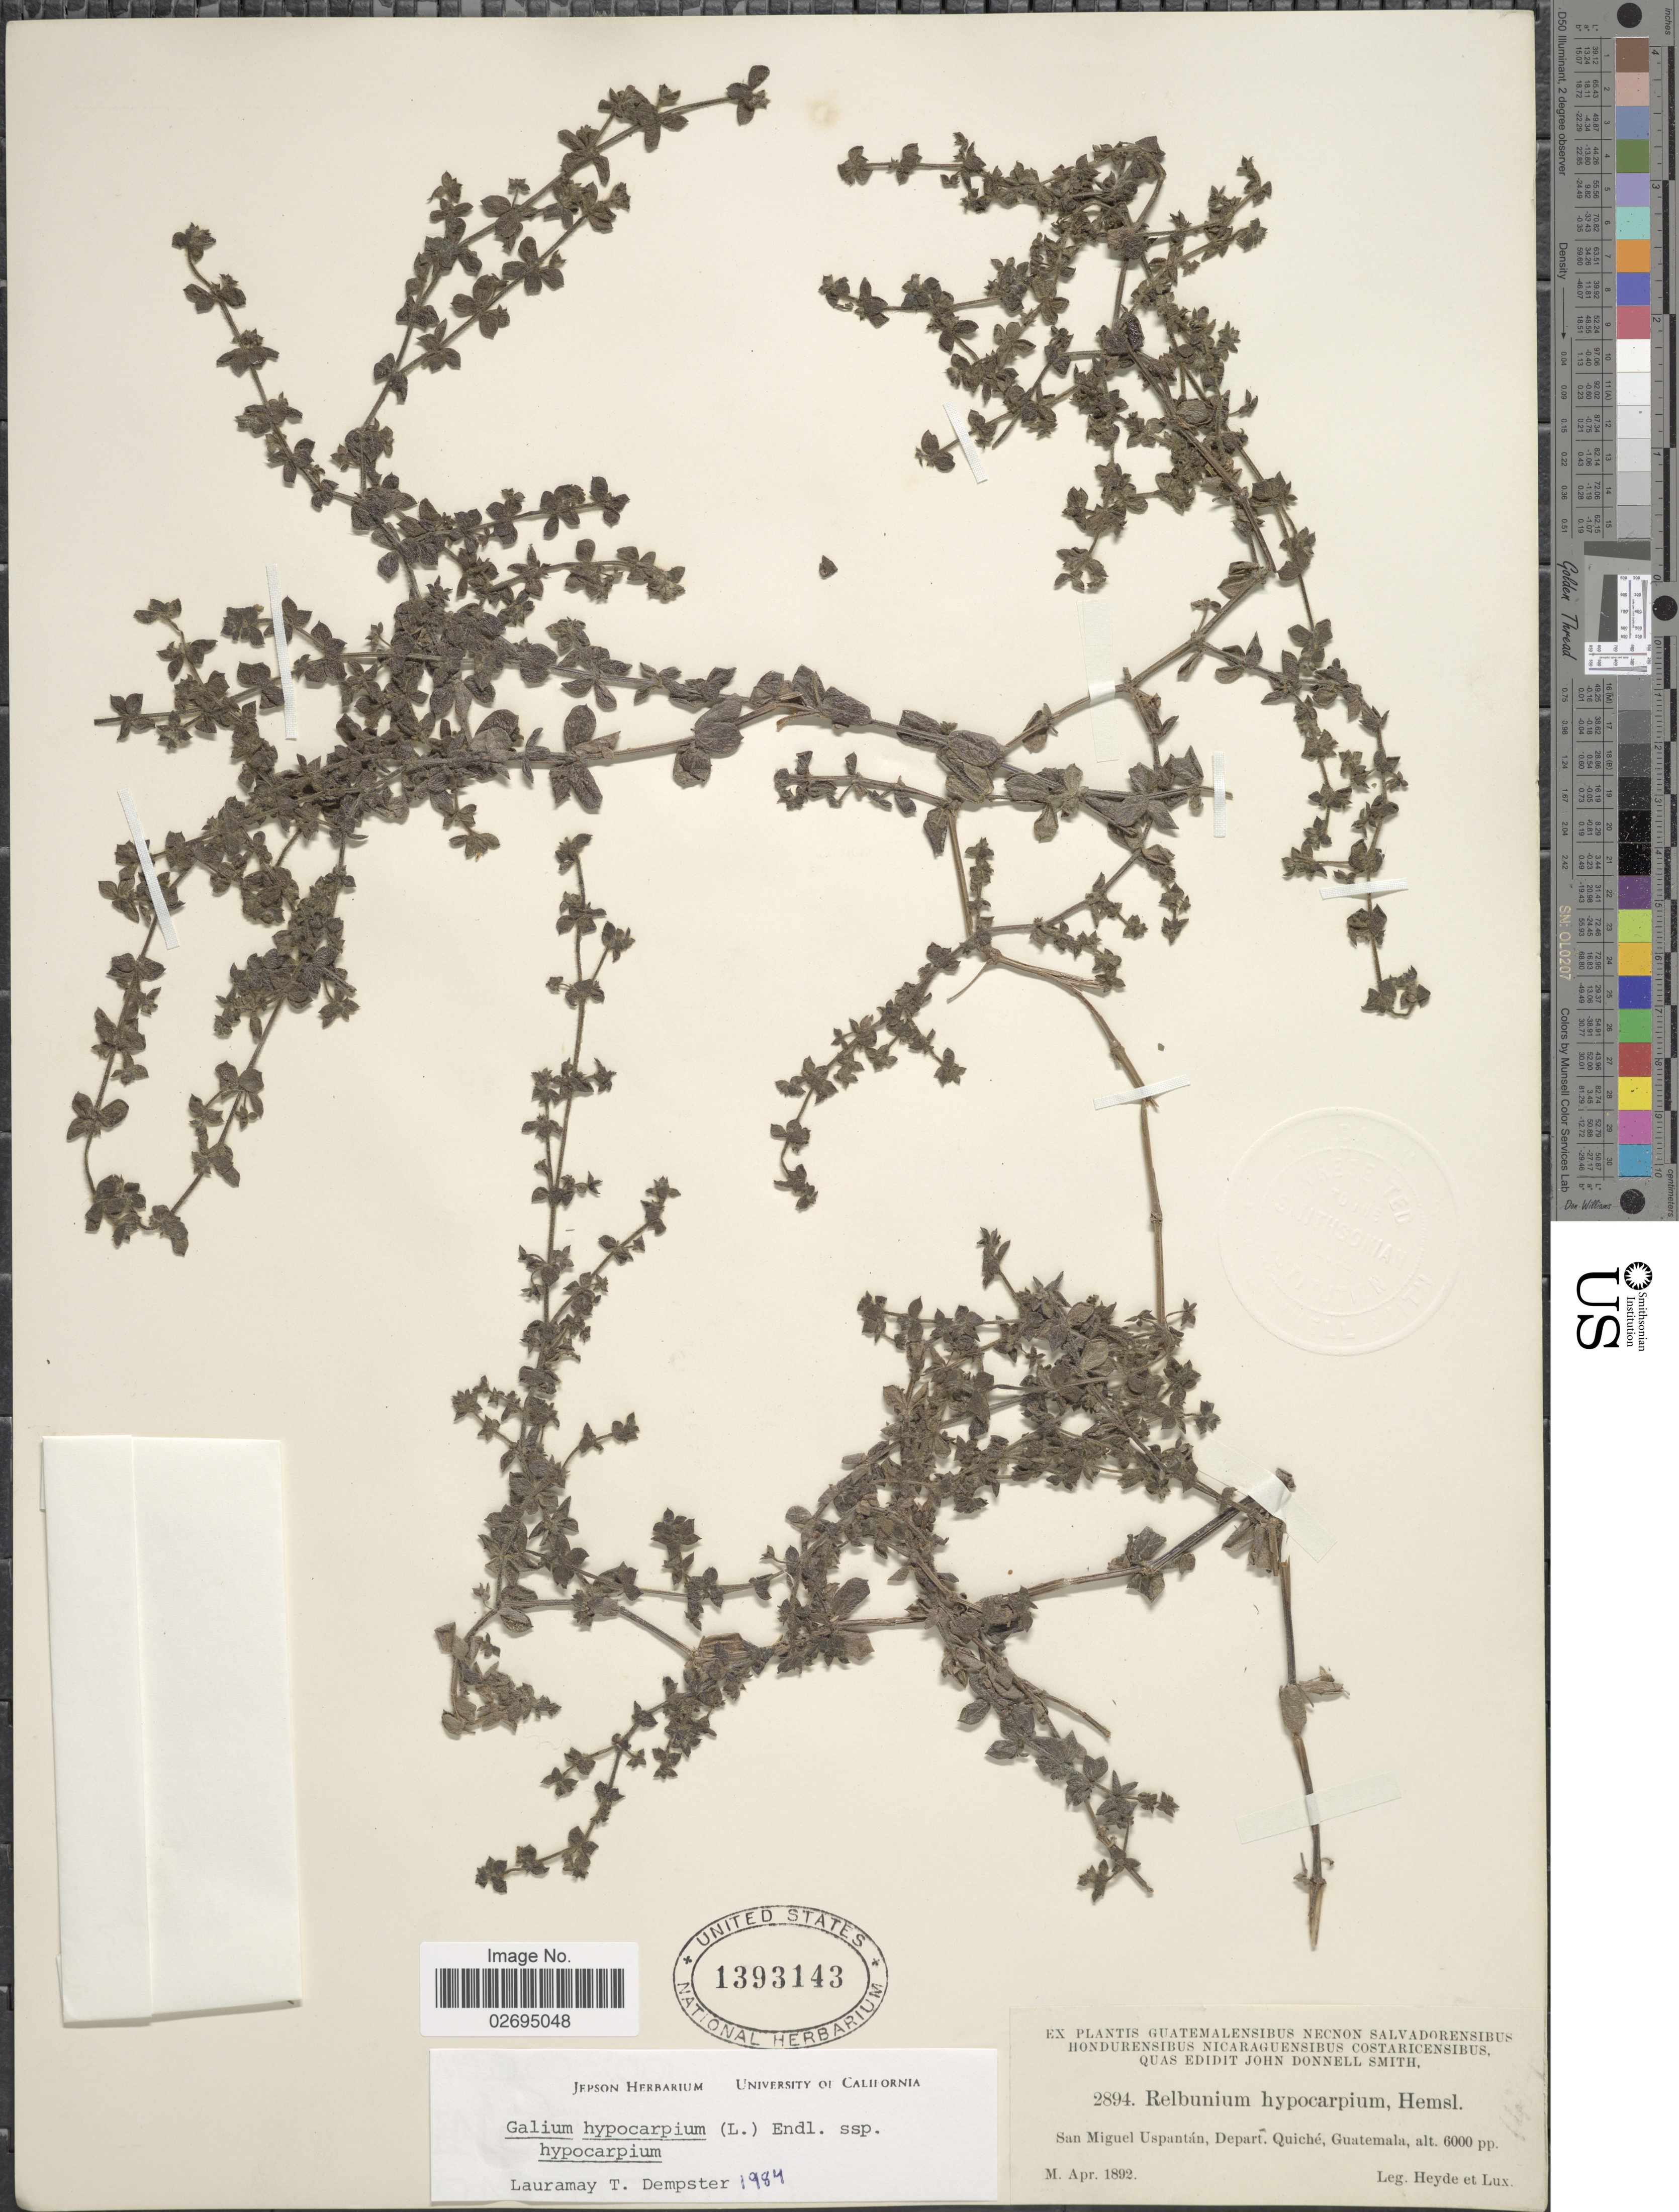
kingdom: Plantae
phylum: Tracheophyta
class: Magnoliopsida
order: Gentianales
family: Rubiaceae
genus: Galium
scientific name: Galium hypocarpium subsp. hypocarpium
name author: (L.) Endl. ex Griseb.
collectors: Heyde & Lux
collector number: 2894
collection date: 1892-04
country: Guatemala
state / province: El Quiché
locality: San Miguel Uspantán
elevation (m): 1829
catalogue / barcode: US 1393143